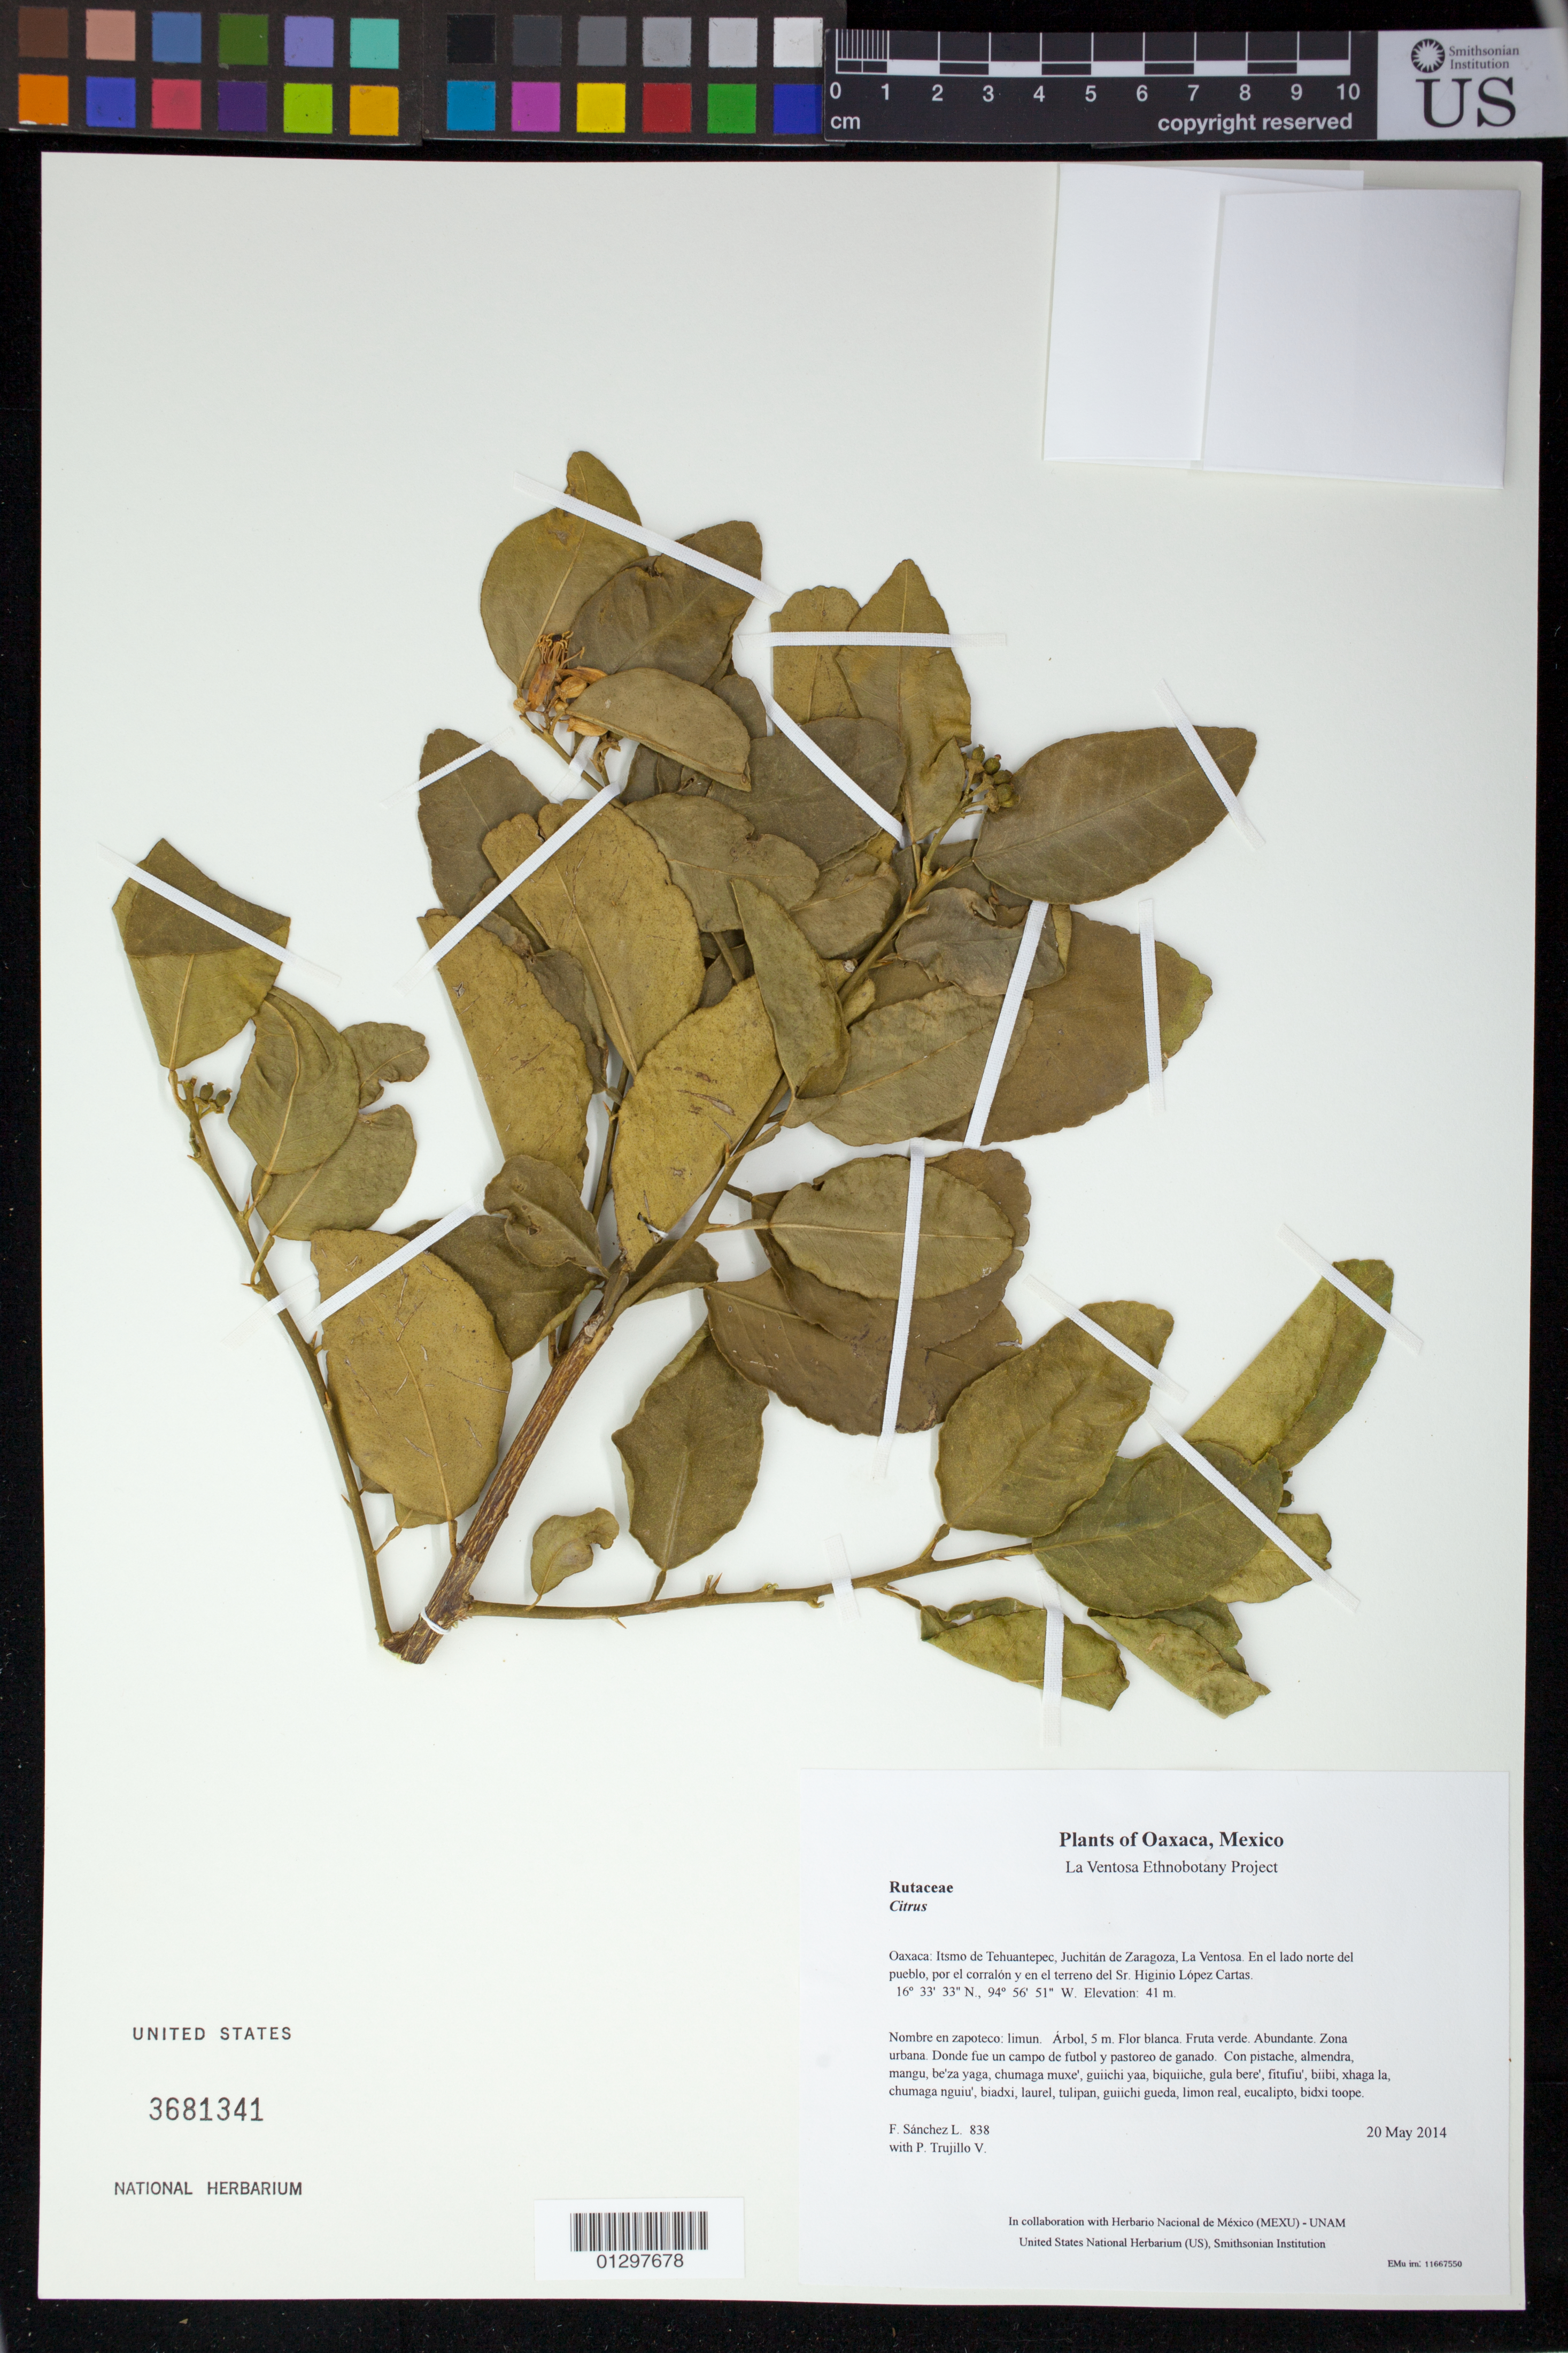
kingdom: Plantae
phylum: Tracheophyta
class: Magnoliopsida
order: Sapindales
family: Rutaceae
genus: Citrus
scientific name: Citrus x limon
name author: (L.) Osbeck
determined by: Velasco G., Kenia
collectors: F. Sánchez L. & P. Trujillo V.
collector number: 838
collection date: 2014-05-20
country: Mexico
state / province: Oaxaca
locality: Itsmo de Tehuantepec, Juchitán de Zaragoza, La Ventosa. En el lado norte del pueblo, por el corralón y en el terreno del Sr. Higinio López Cartas.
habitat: Zona urbana. Donde fue un campo de futbol y pastoreo de ganado.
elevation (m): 41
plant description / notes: JEBOT, MEXU, US; Yaga. 5 m. Guie' naquichi'. Cuaananaxhi naga'. Stale.; limon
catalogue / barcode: US 3681341